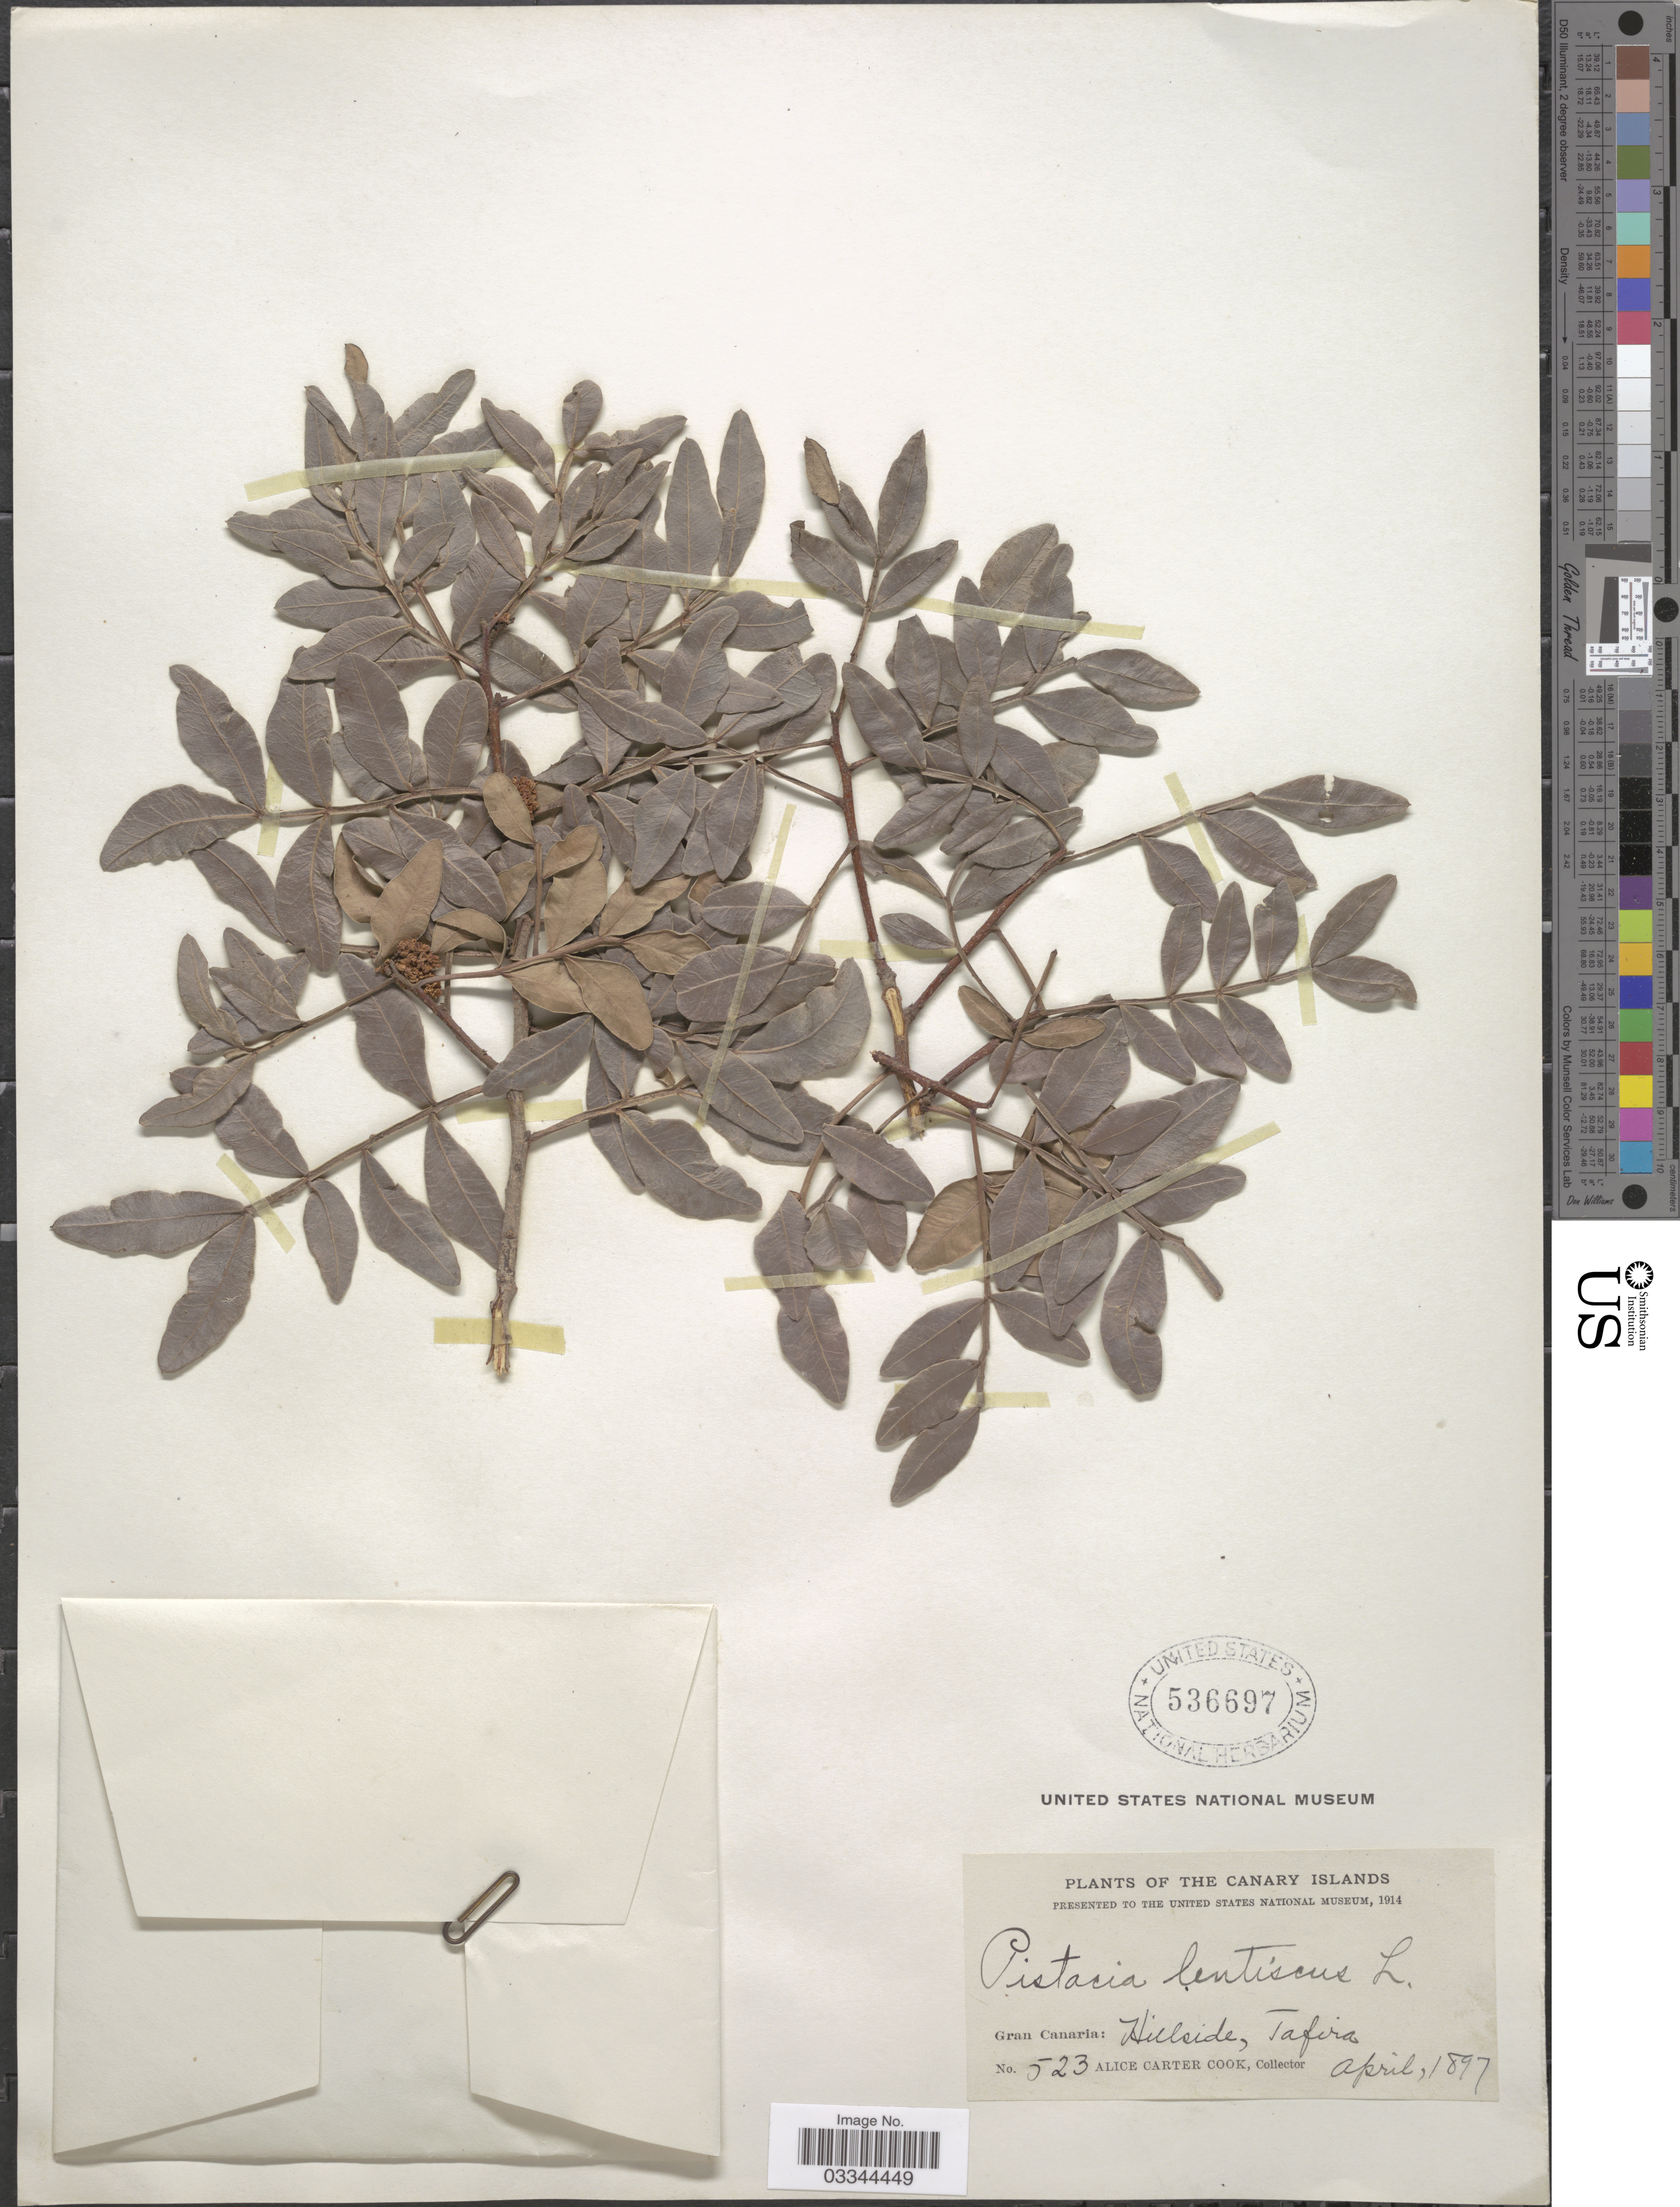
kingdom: Plantae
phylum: Tracheophyta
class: Magnoliopsida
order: Sapindales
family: Anacardiaceae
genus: Pistacia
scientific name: Pistacia lentiscus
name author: L.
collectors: Alice C. Cook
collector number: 523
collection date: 1897-04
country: Spain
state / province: Canarias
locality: The Canary Islands. Gran Canaria: Hillside, Tafira.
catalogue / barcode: US 536697